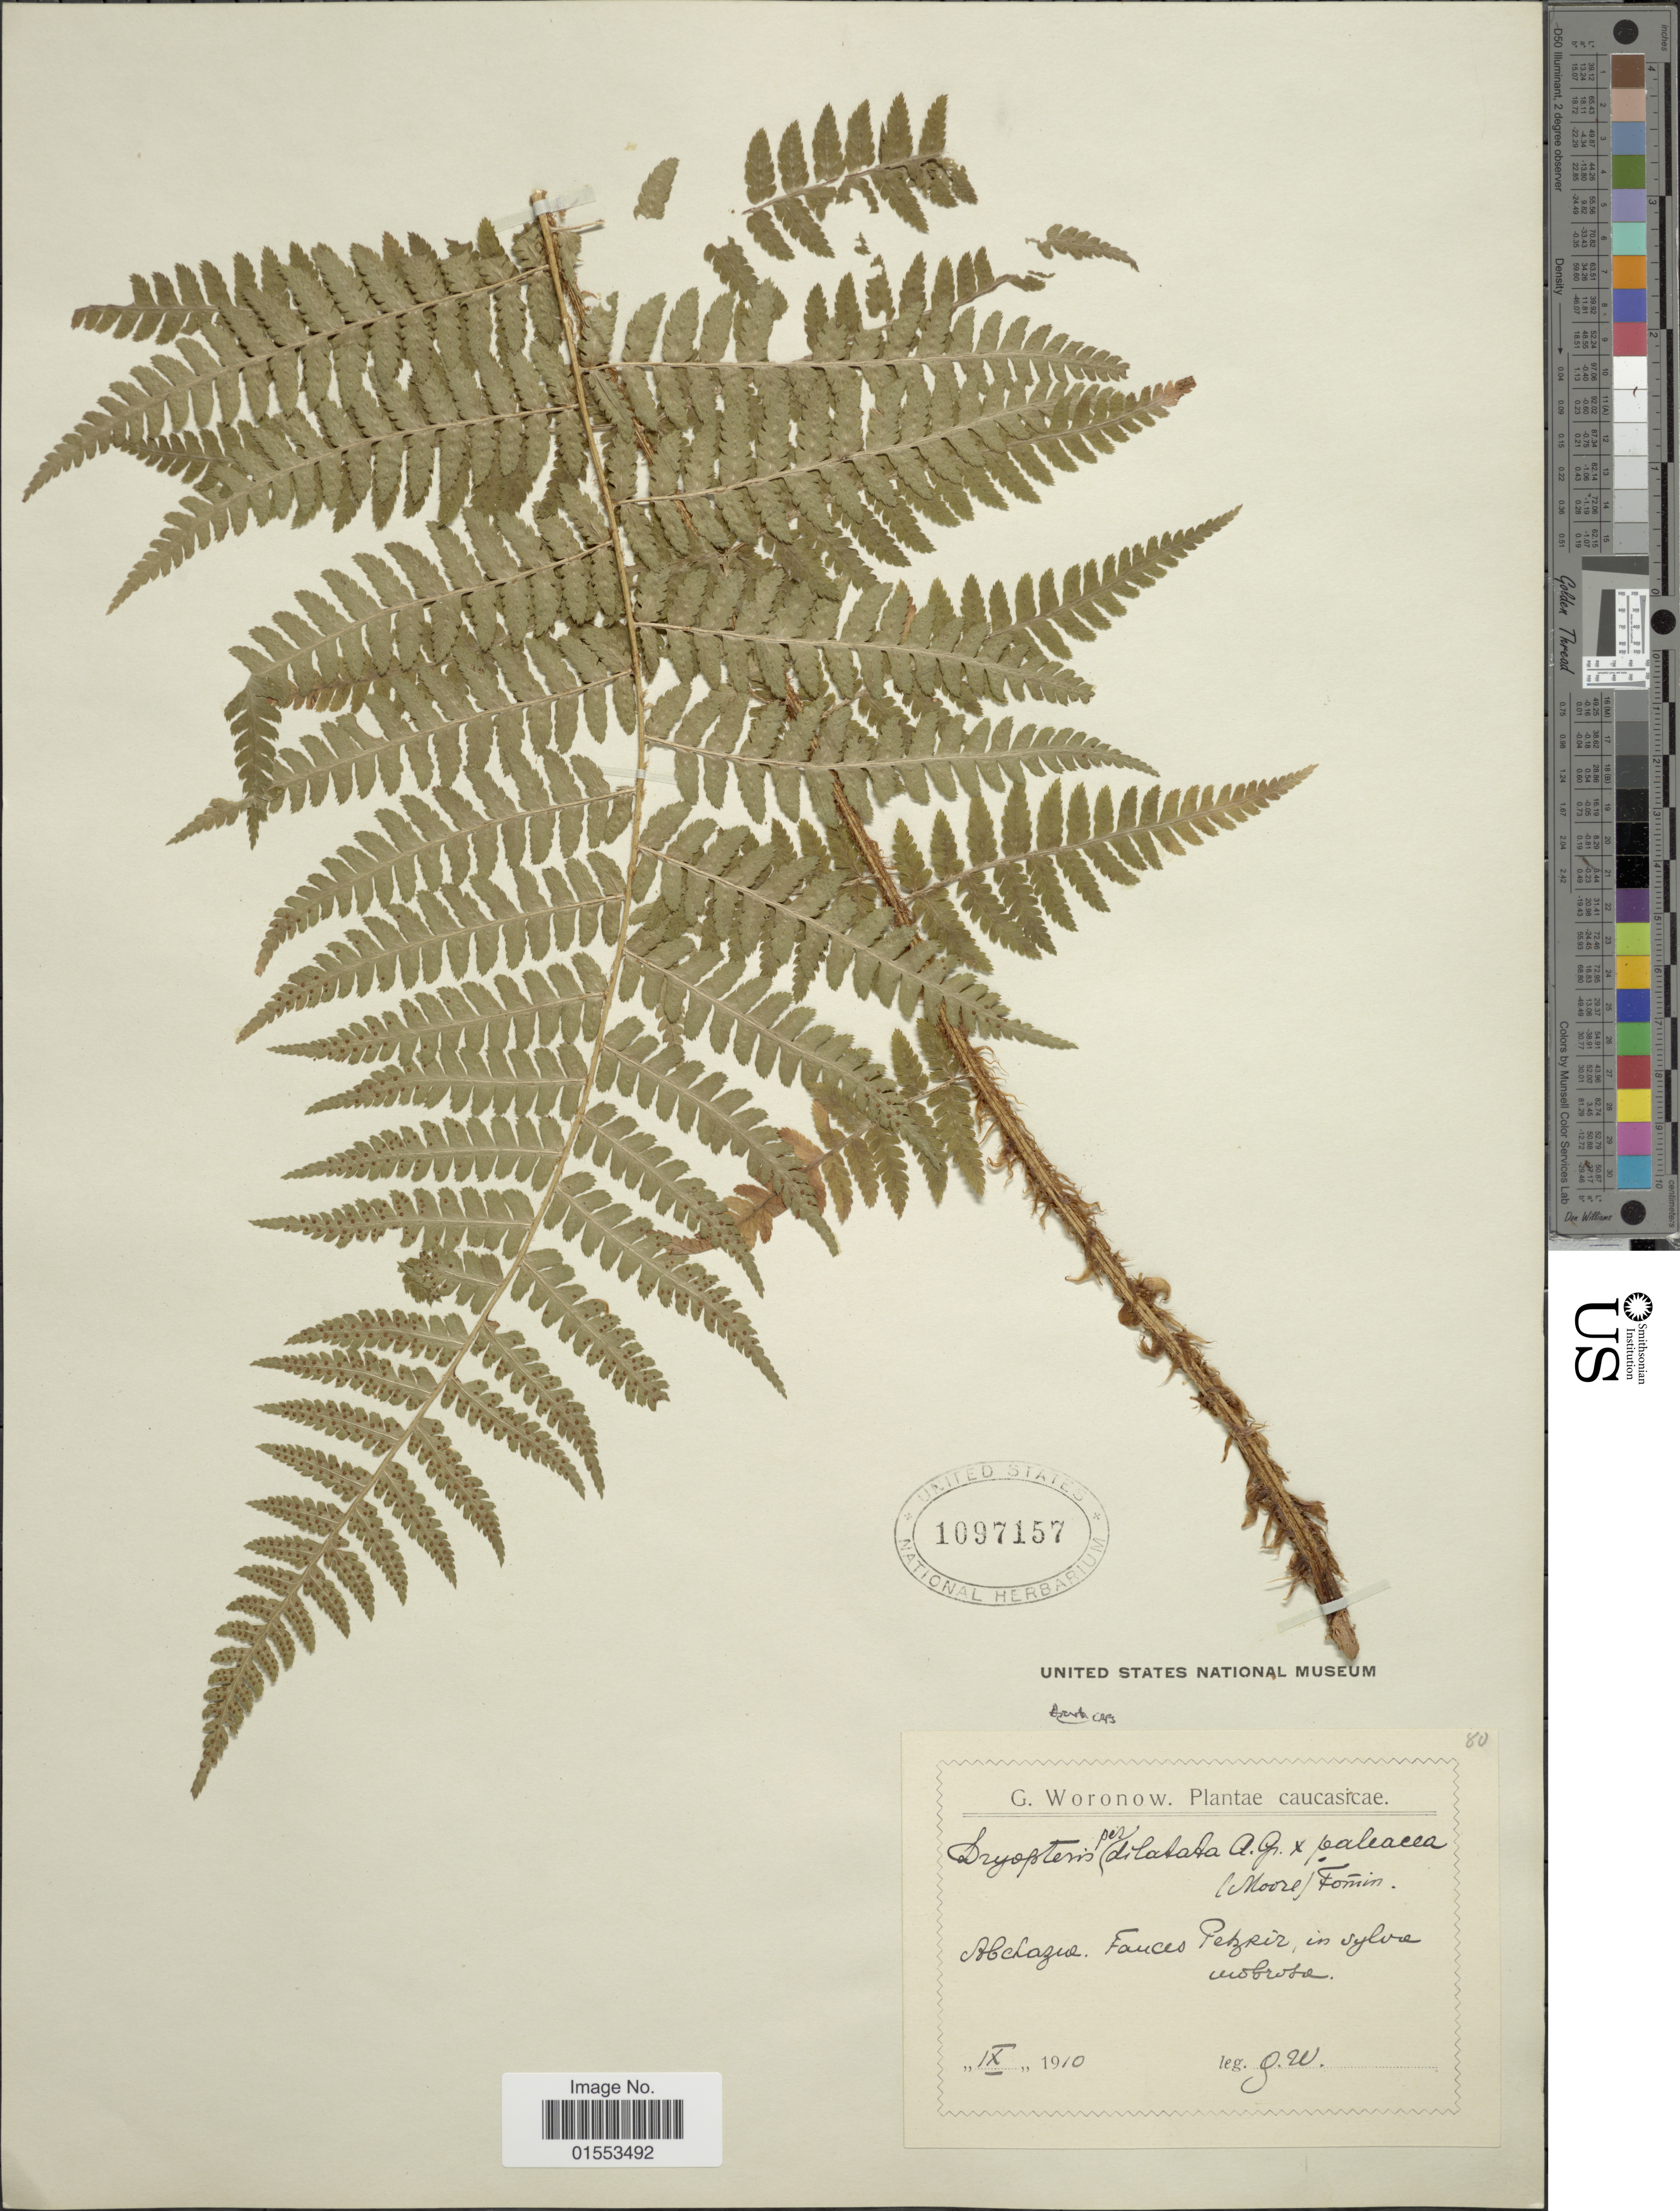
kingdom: Plantae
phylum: Tracheophyta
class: Polypodiopsida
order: Polypodiales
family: Dryopteridaceae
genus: Dryopteris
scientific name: Dryopteris remota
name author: (A. Braun) Hayek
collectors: G. Woronow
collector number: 80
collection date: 1910-09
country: Georgia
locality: Caucasicae. Abkhazia. Fauces Petrir, in sylva uwwbrofe.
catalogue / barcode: US 1097157